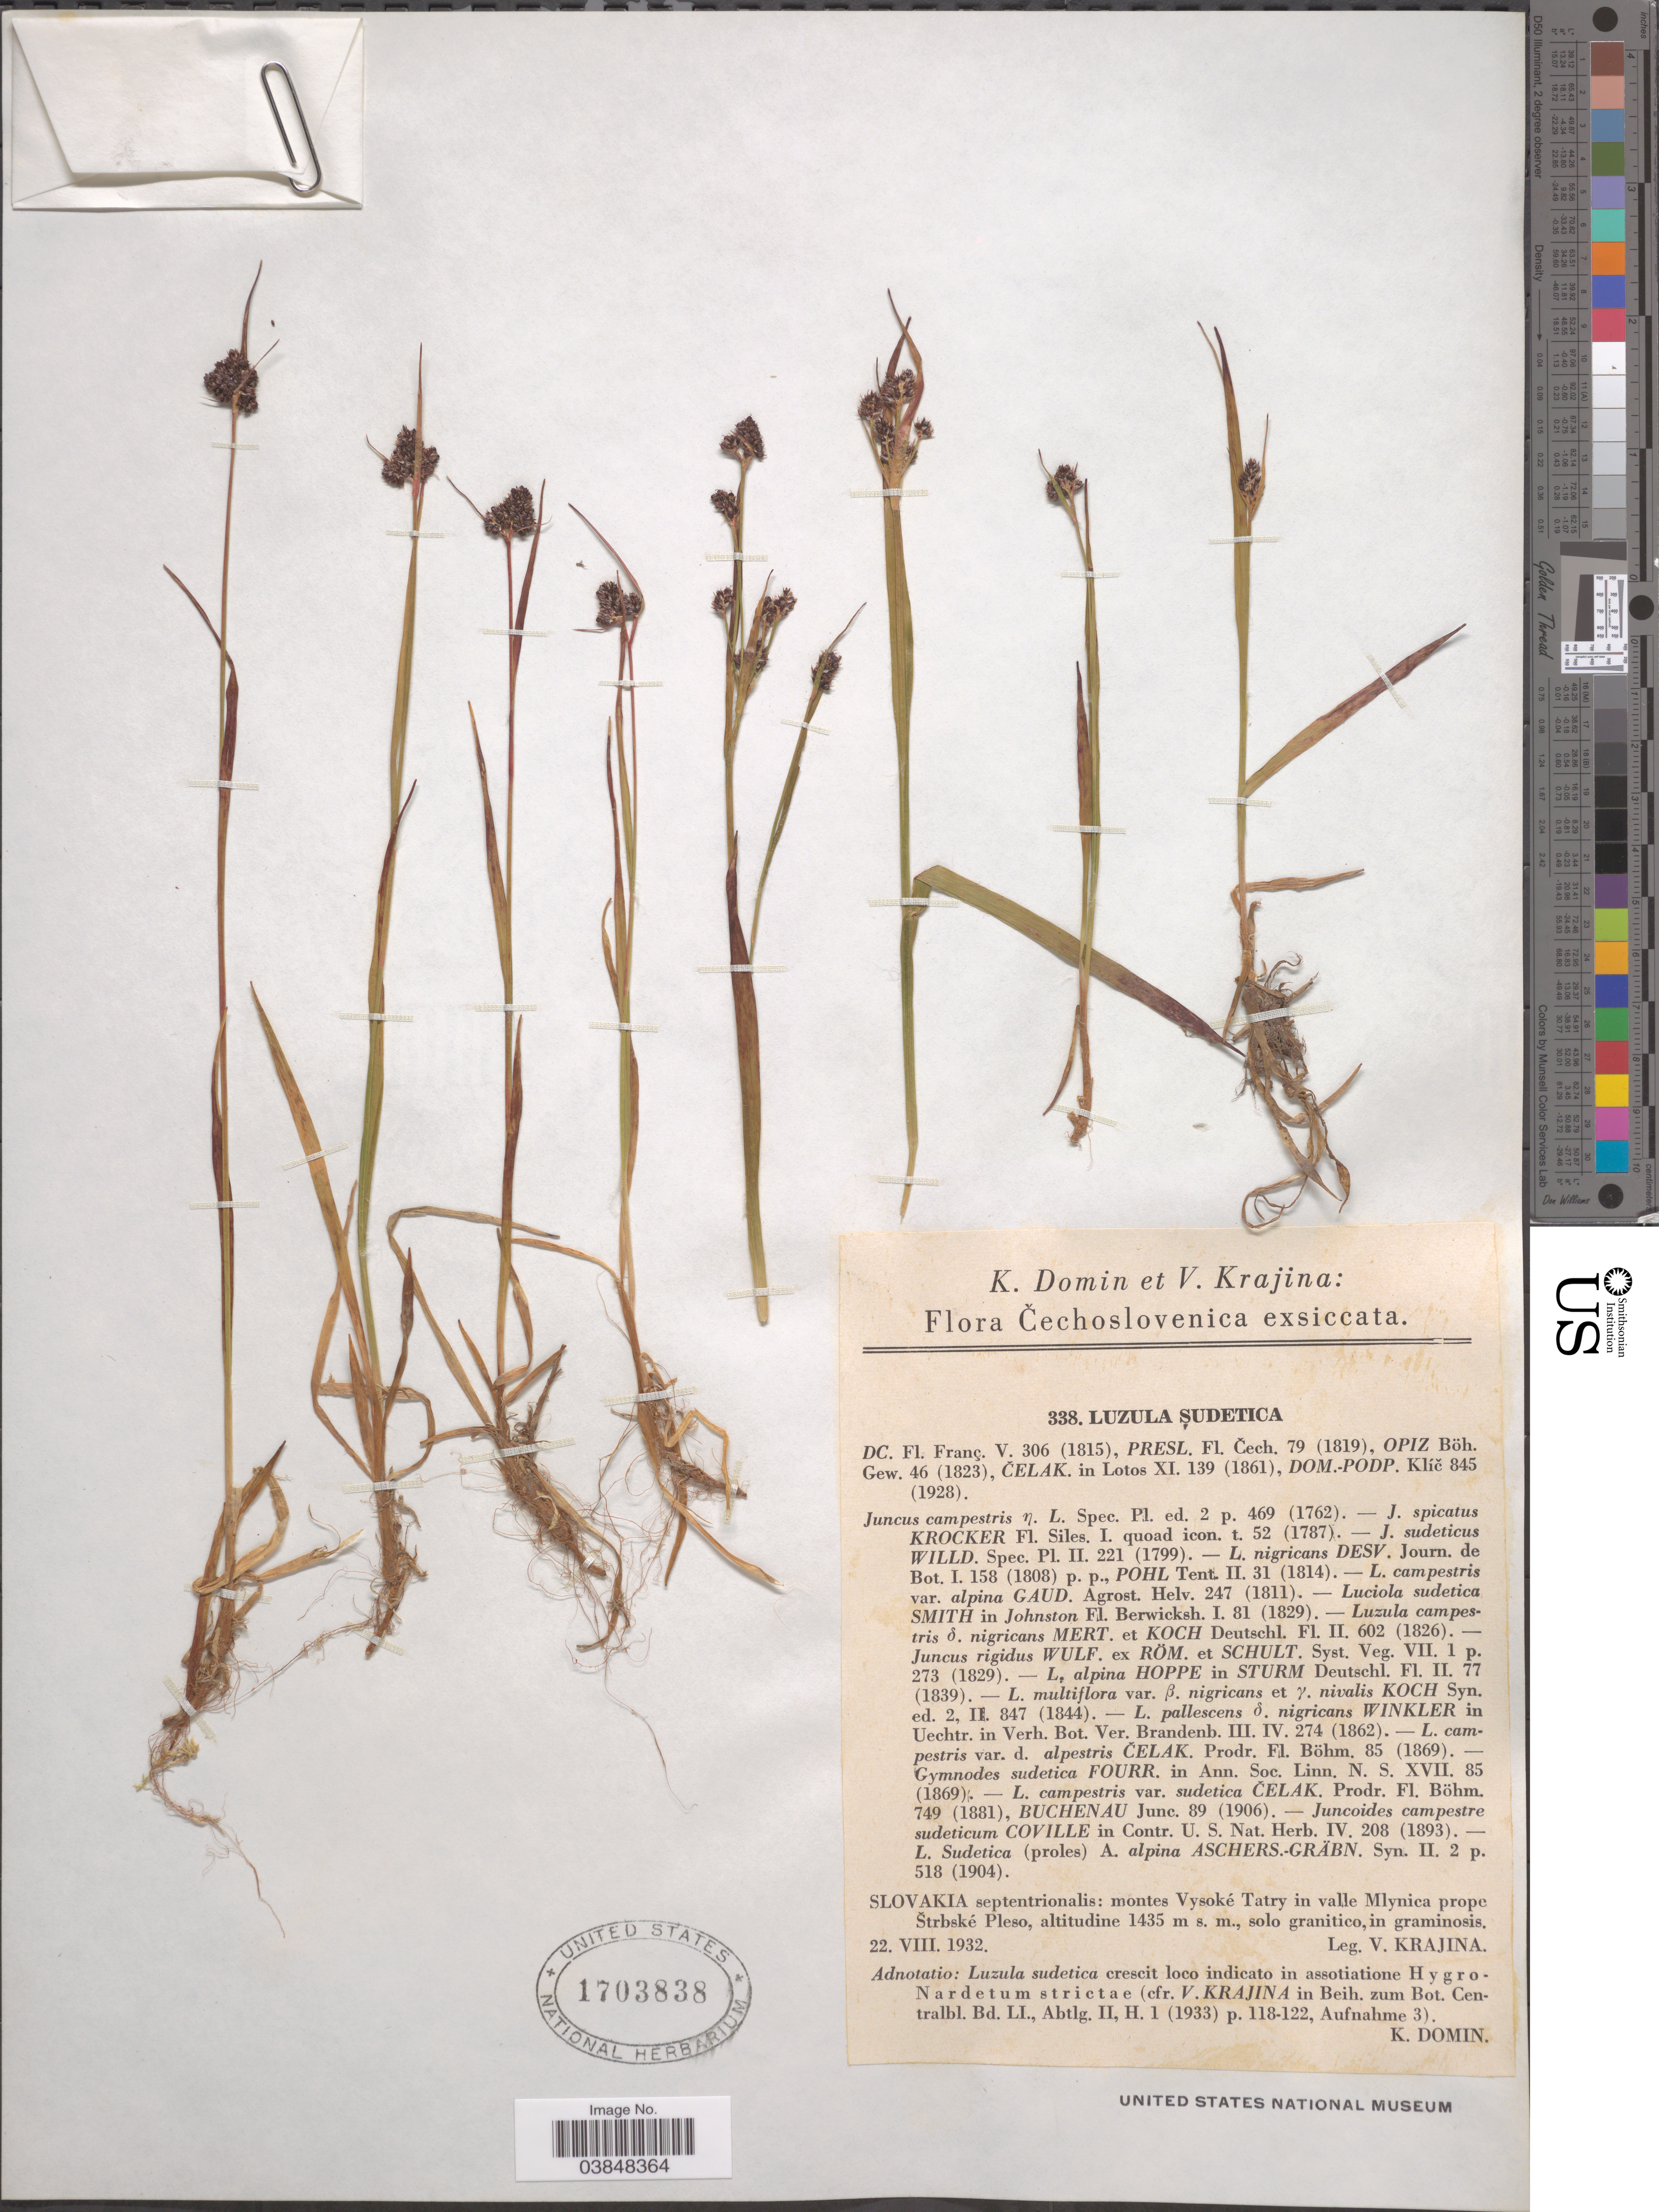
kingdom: Plantae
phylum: Tracheophyta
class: Liliopsida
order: Poales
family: Juncaceae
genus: Luzula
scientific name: Luzula sudetica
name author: (Willd.) Schult.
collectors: V. Krajina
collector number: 338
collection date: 1932-08-22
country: Slovakia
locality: Slovakia septentrionalis: montes Vysoké Tatry in valle Mlynica prope Strbské Pleso.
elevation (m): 1435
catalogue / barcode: US 1703838